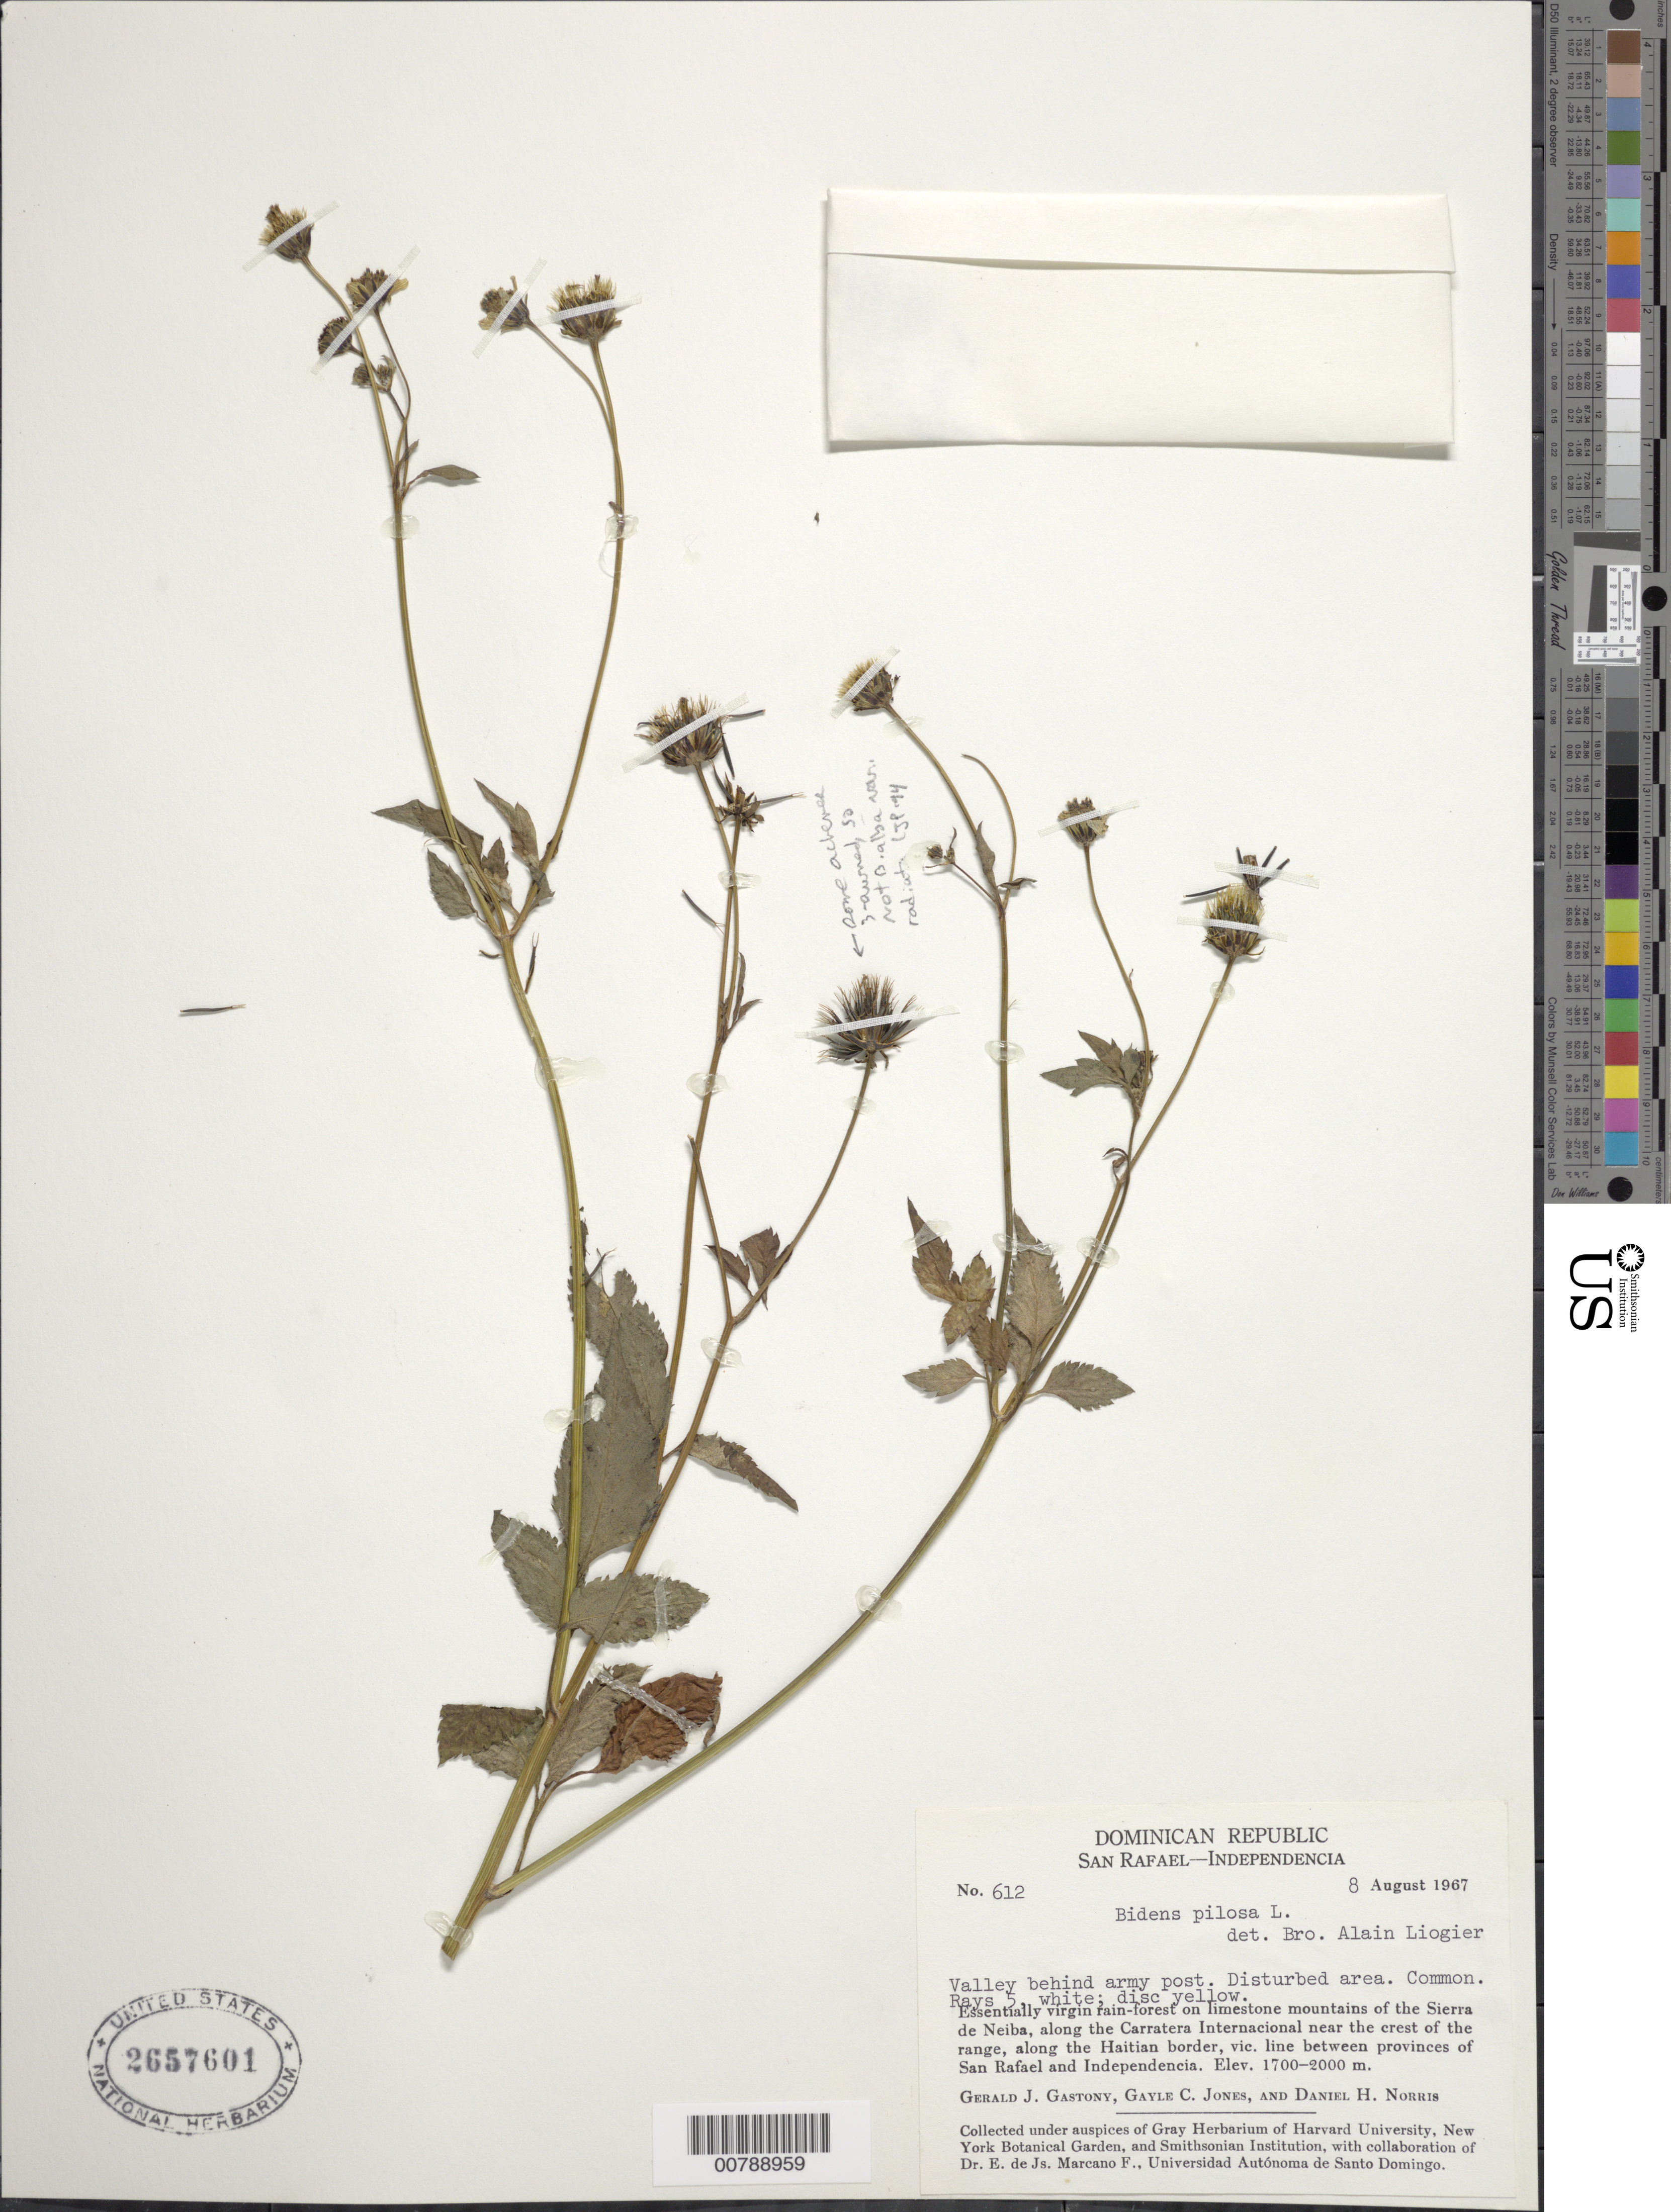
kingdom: Plantae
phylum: Tracheophyta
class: Magnoliopsida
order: Asterales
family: Asteraceae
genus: Bidens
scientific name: Bidens pilosa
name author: L.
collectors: G. Gastony, G. C. Jones & D. H. Norris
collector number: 612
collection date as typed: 08 Aug 1967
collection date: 1967-08-08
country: Dominican Republic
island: Hispaniola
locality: Valley behind army post. Sierra de Naiba, along the carretera Internacional near the crest of the range, along the Haitian border, vic. Line between provinces of San Rafael and Independencia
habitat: Essentially virgin rain-forest on limestone mountains, disturbed area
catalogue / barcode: US 2657601